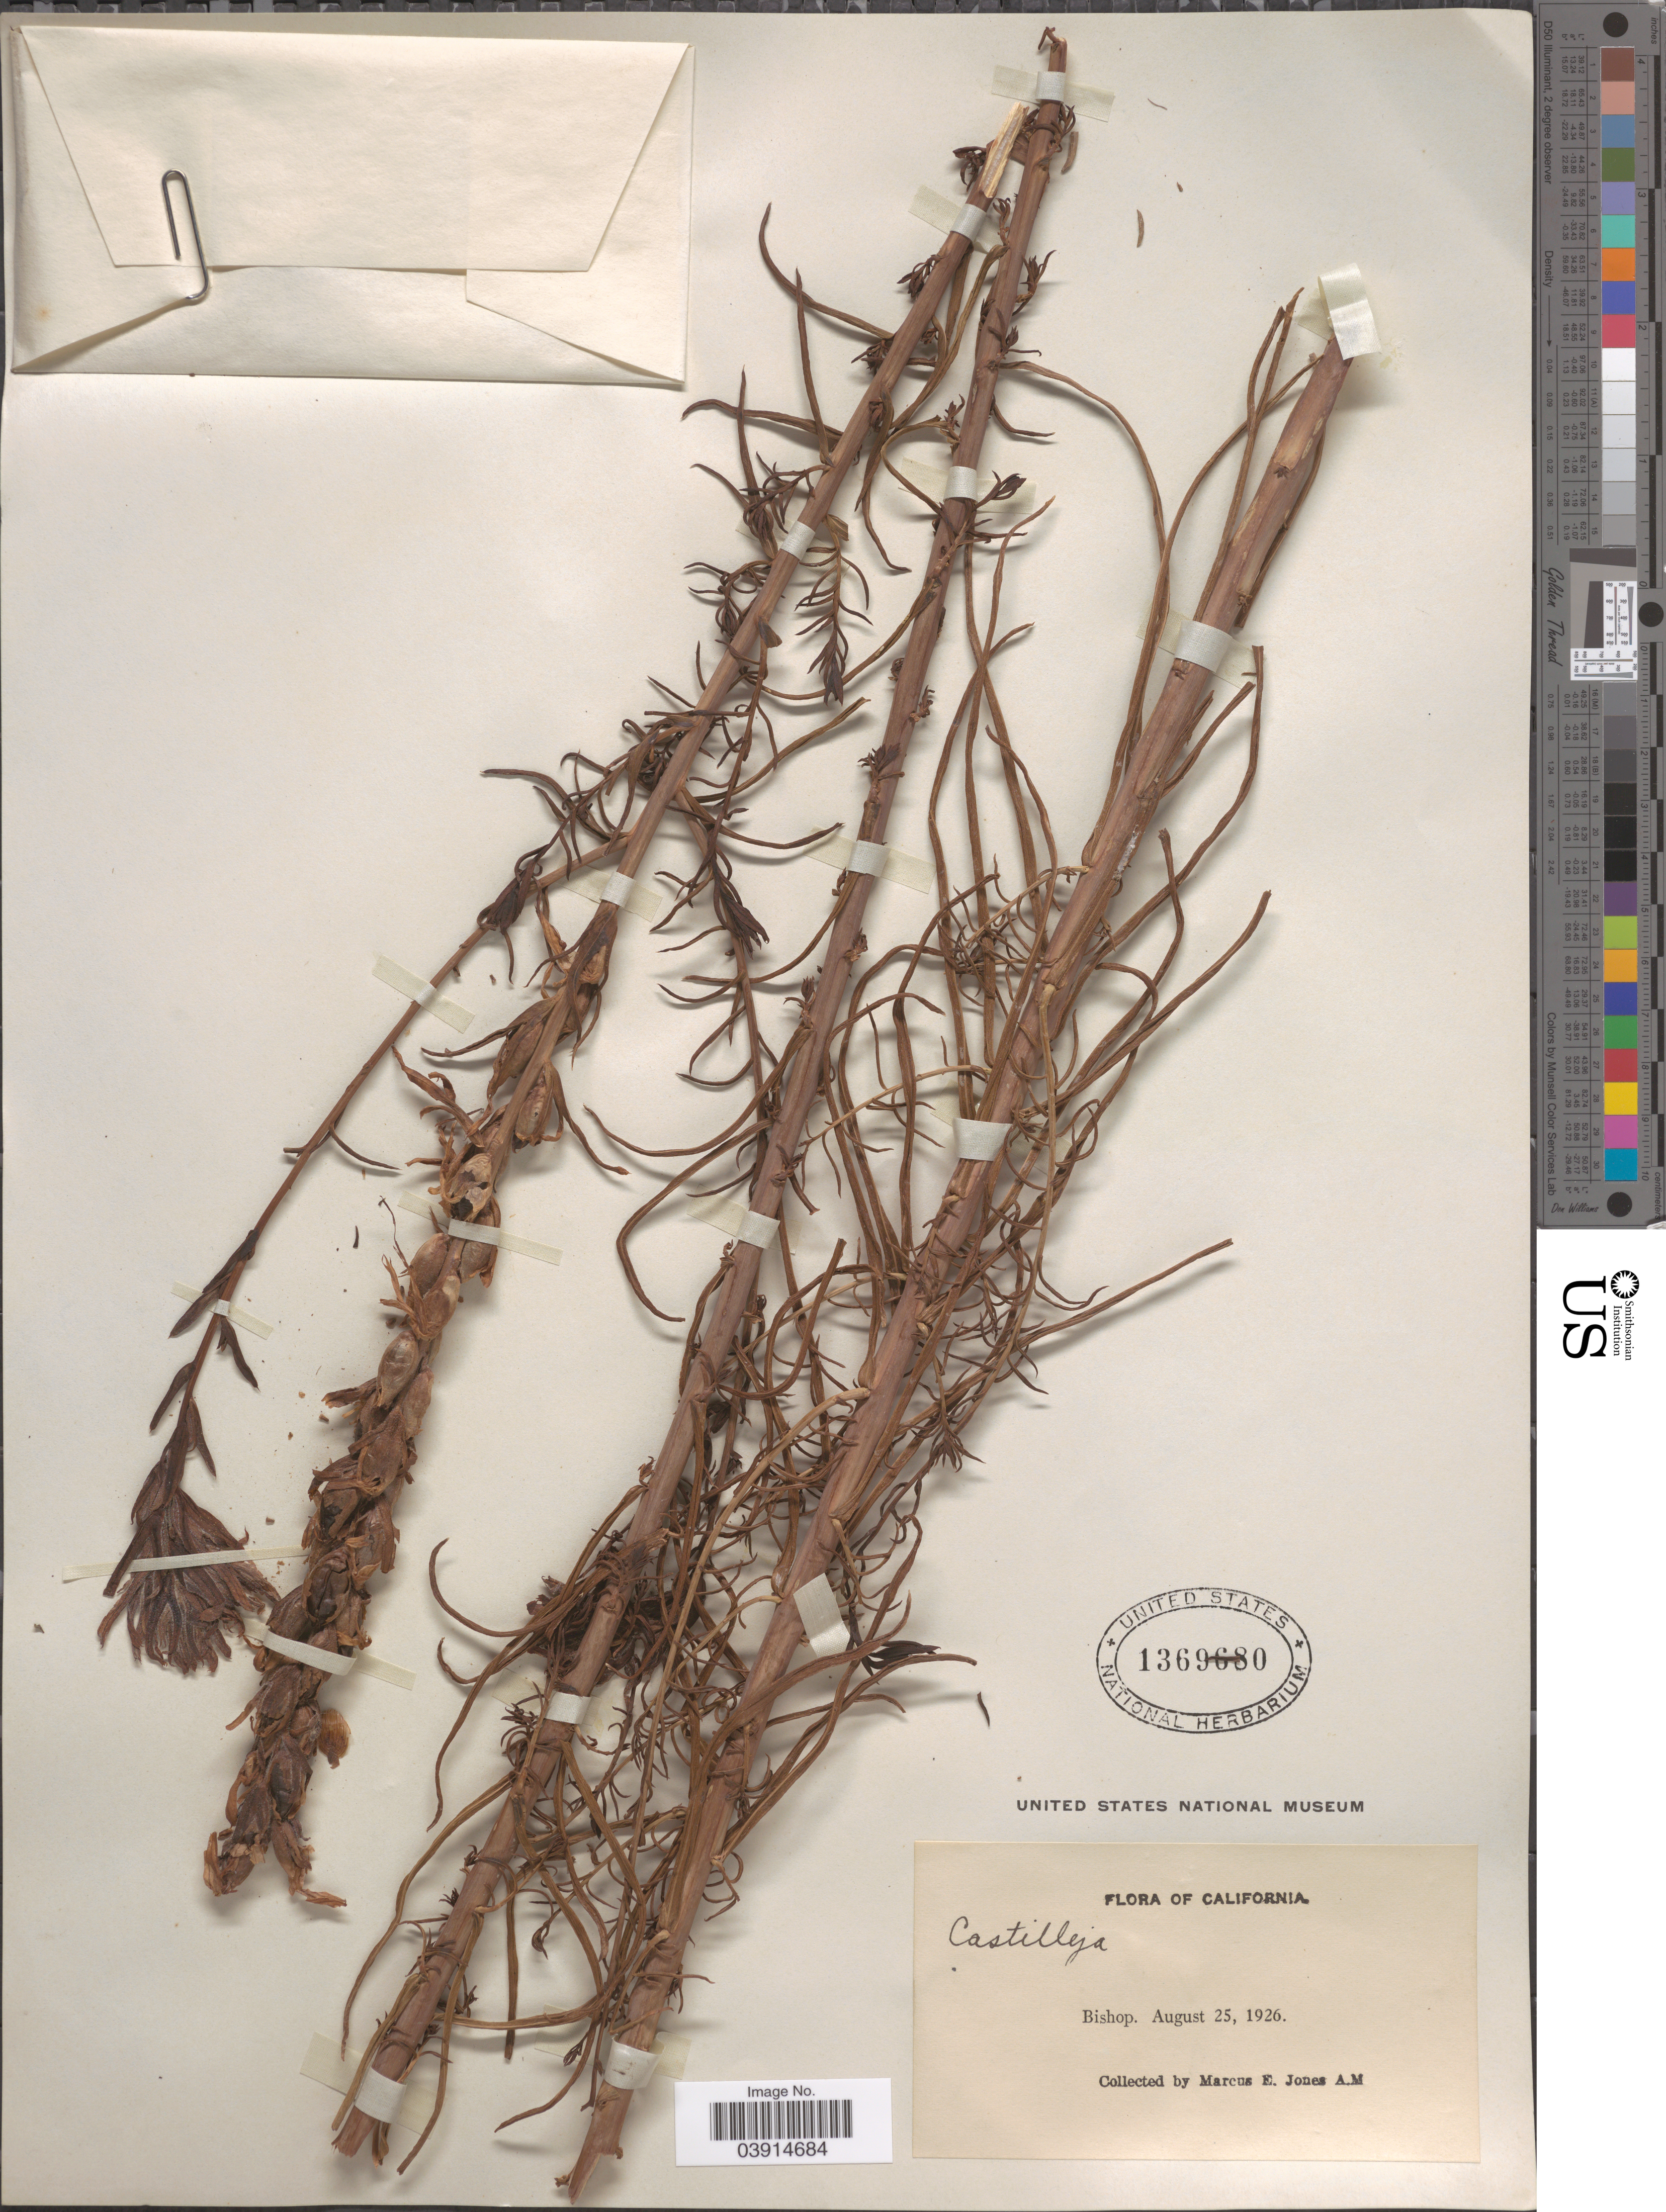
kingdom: Plantae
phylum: Tracheophyta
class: Magnoliopsida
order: Lamiales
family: Orobanchaceae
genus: Castilleja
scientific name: Castilleja sp.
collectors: M. E. Jones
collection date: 1926-08-25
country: United States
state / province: California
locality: Bishop.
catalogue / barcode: US 1369680